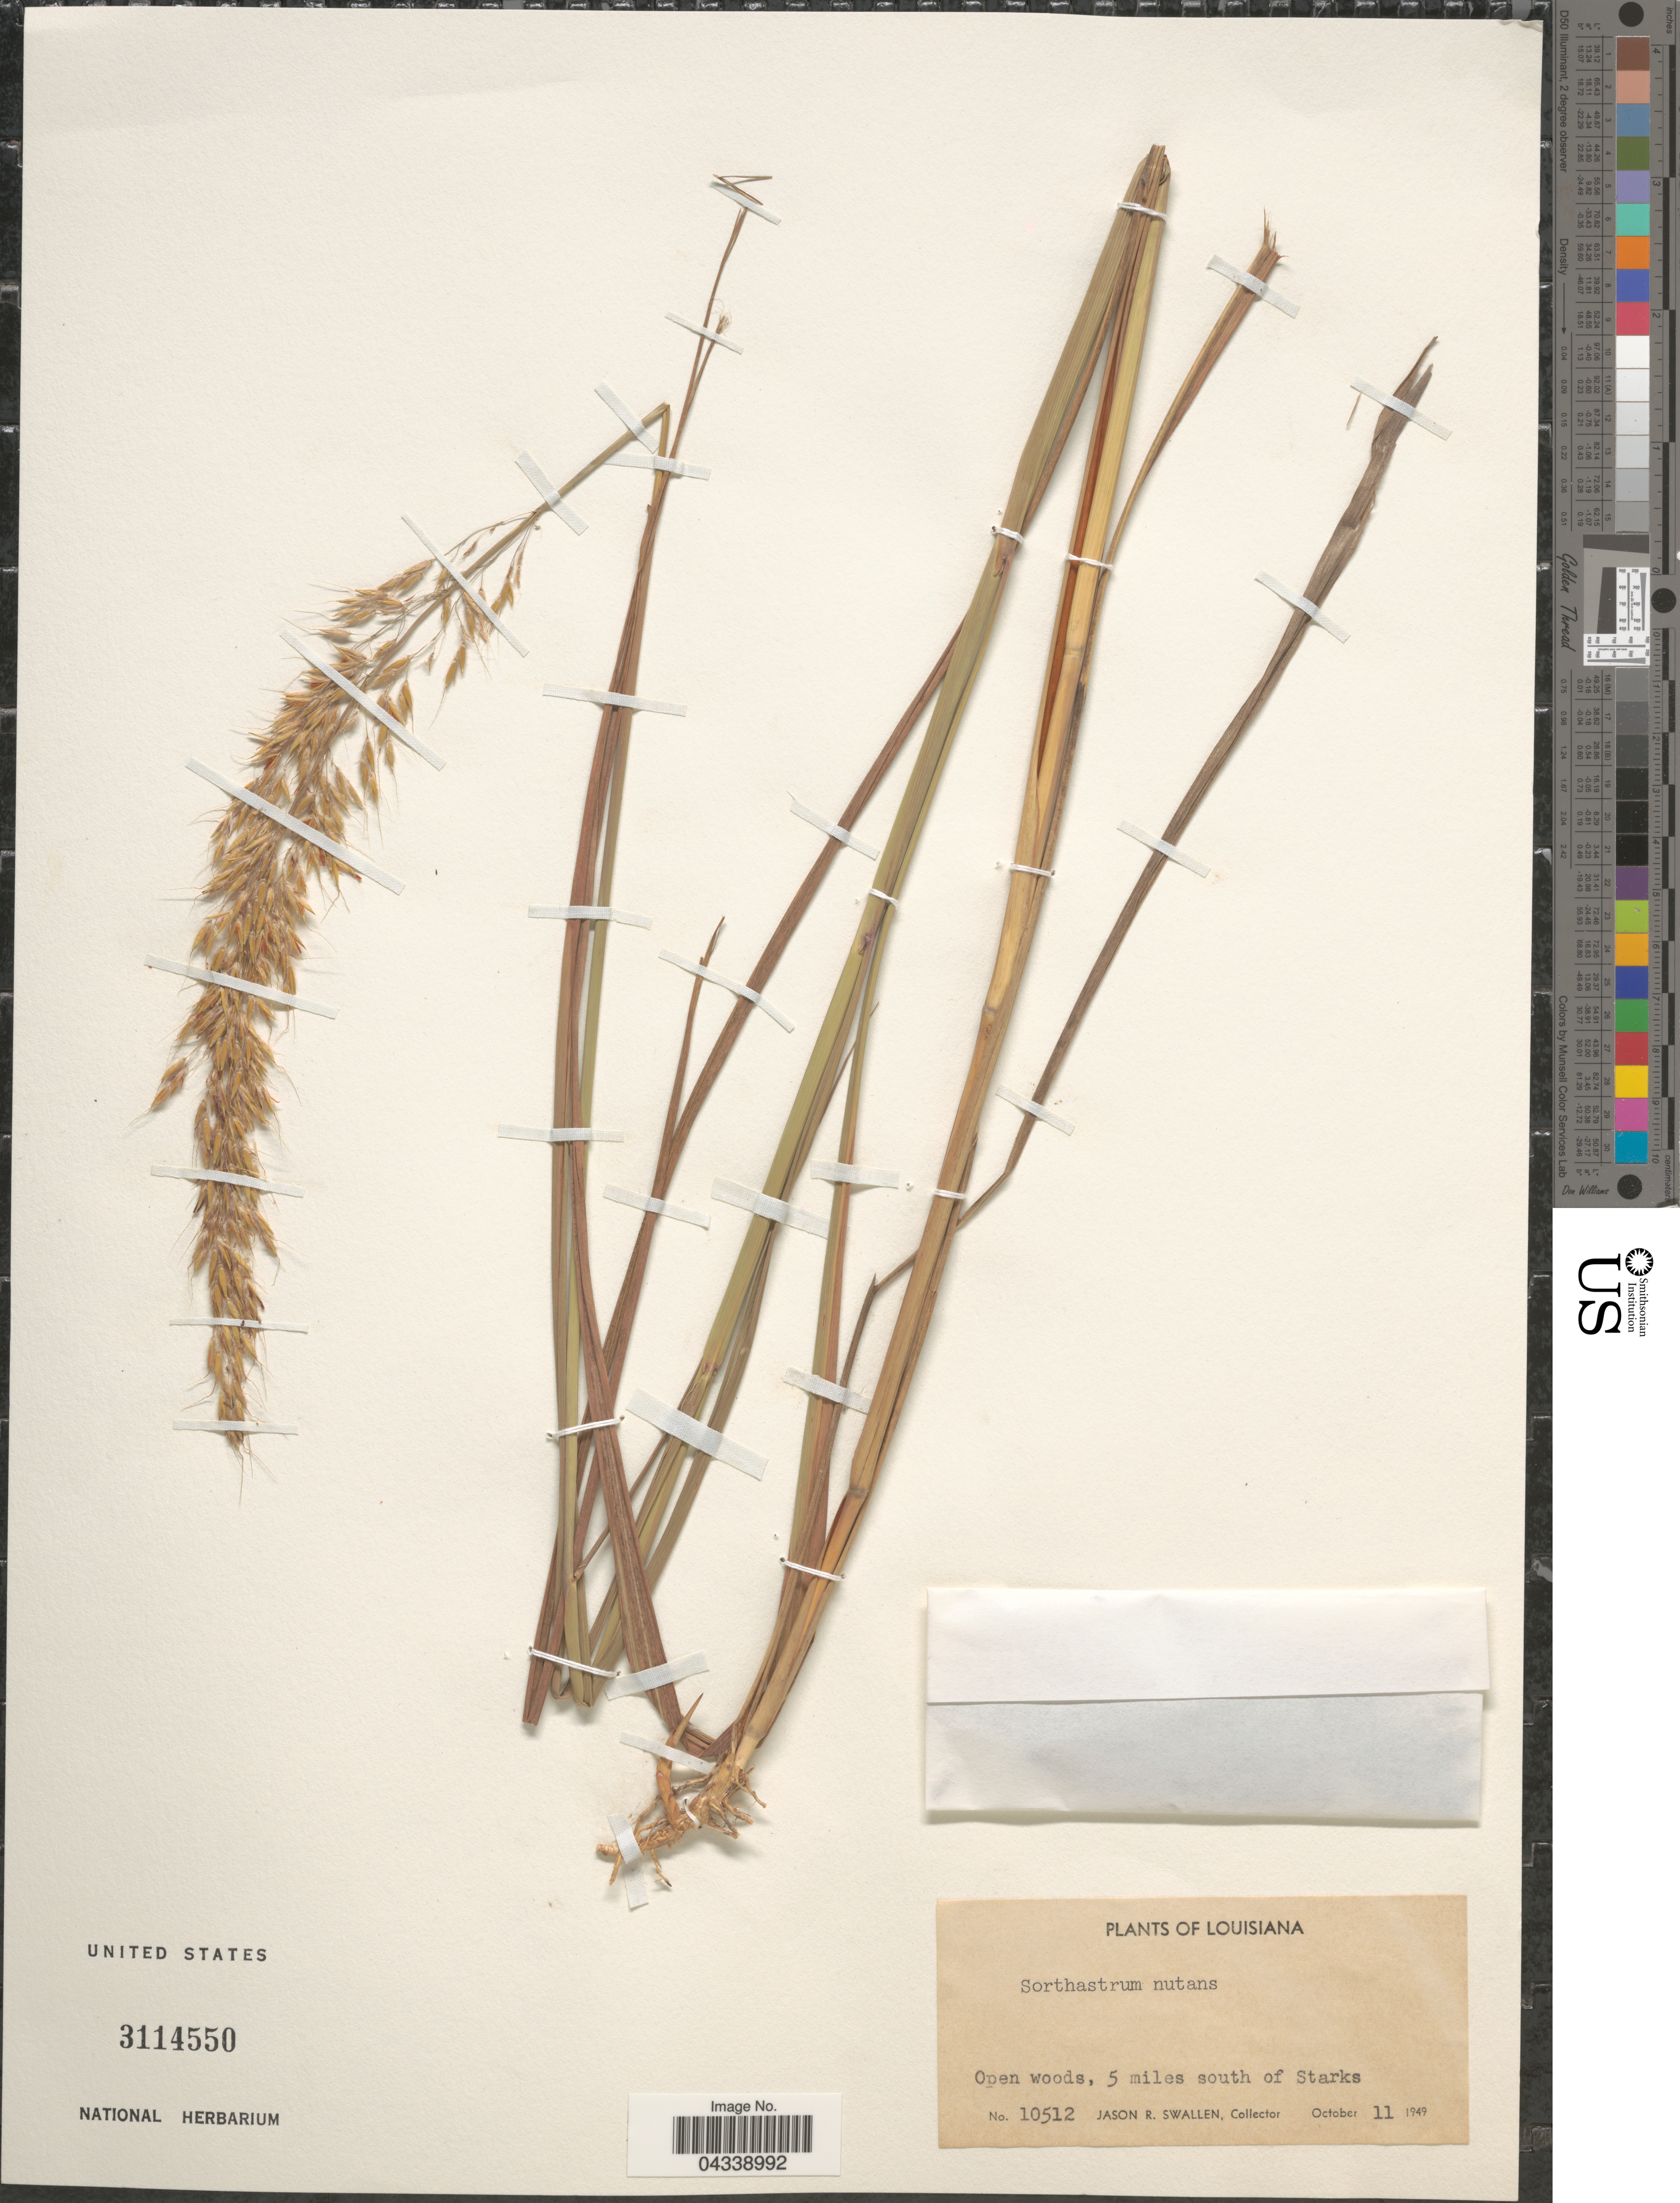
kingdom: Plantae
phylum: Tracheophyta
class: Liliopsida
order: Poales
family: Poaceae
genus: Sorghastrum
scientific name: Sorghastrum nutans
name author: (L.) Nash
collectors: J. R. Swallen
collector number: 10512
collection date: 1949-10-11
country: United States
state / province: Louisiana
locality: Open woods, 5 miles south of Starks.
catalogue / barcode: US 3114550